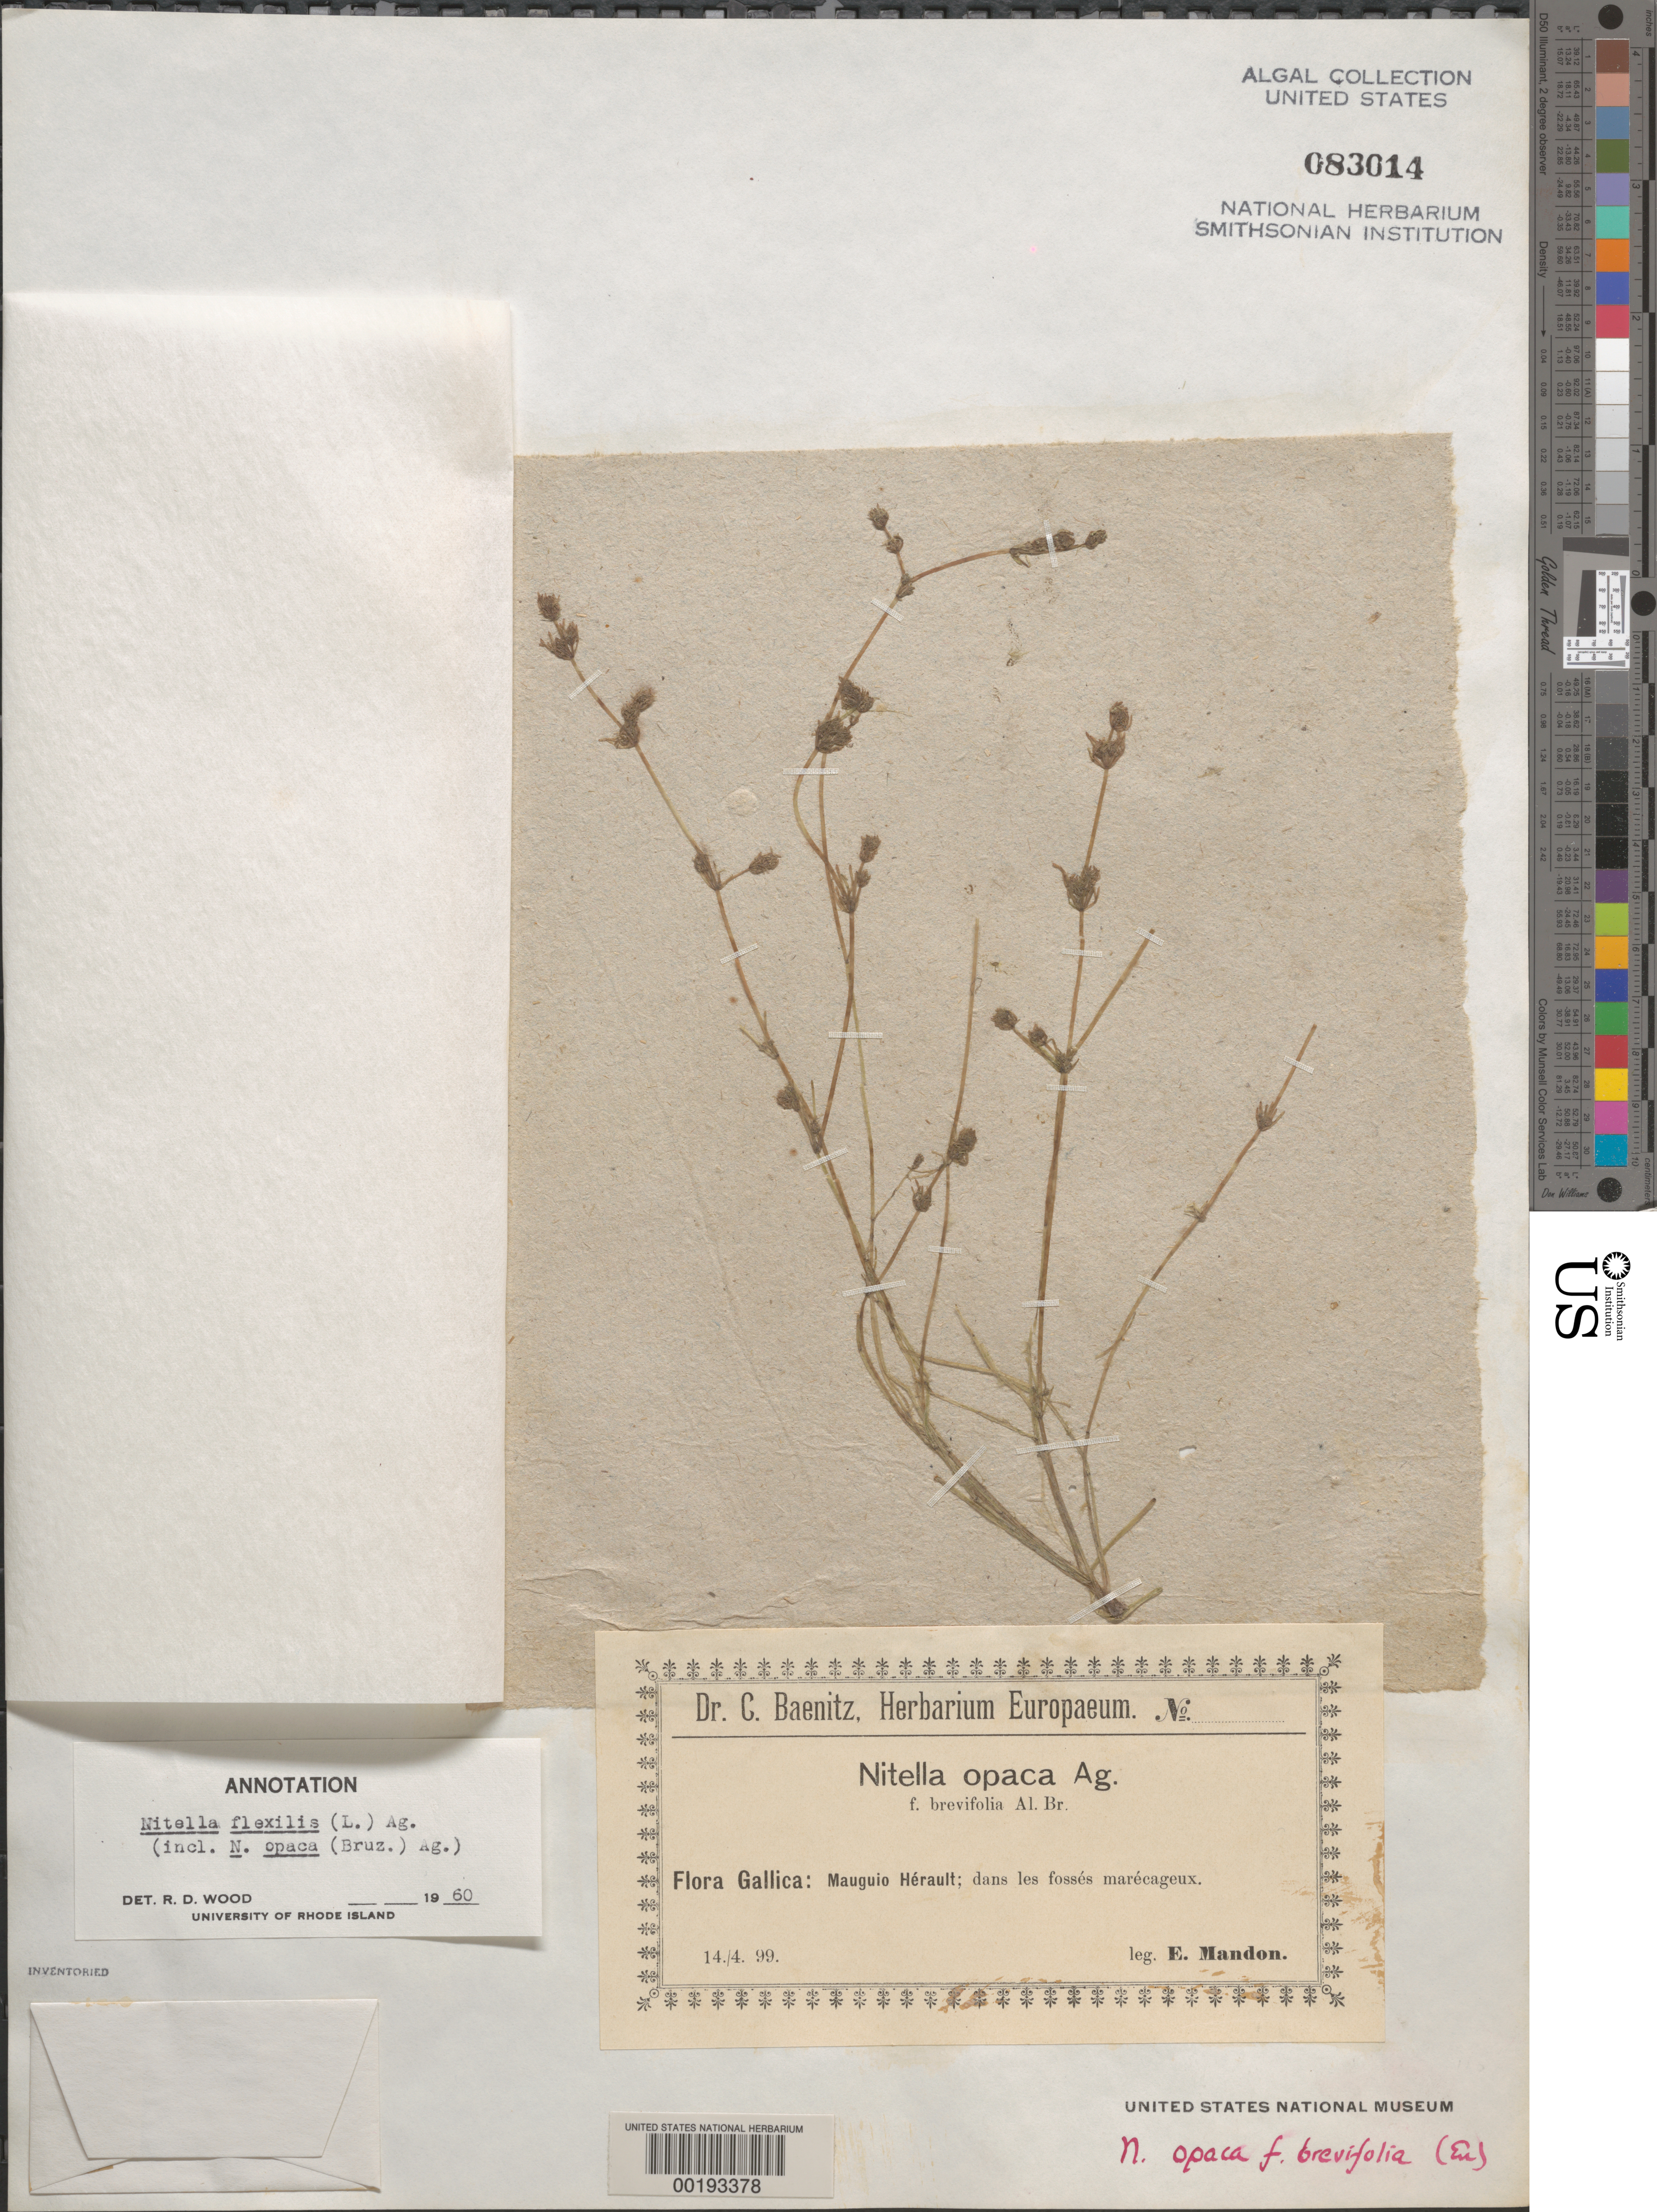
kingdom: Plantae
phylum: Charophyta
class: Charophyceae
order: Charales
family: Characeae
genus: Nitella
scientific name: Nitella flexilis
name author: (L.) C. Agardh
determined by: Wood, R. D.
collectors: E. Mandon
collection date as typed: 14 Apr 1899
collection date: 1899-04-14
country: France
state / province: Occitanie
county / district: Herault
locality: Mauguio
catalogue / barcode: US 83014